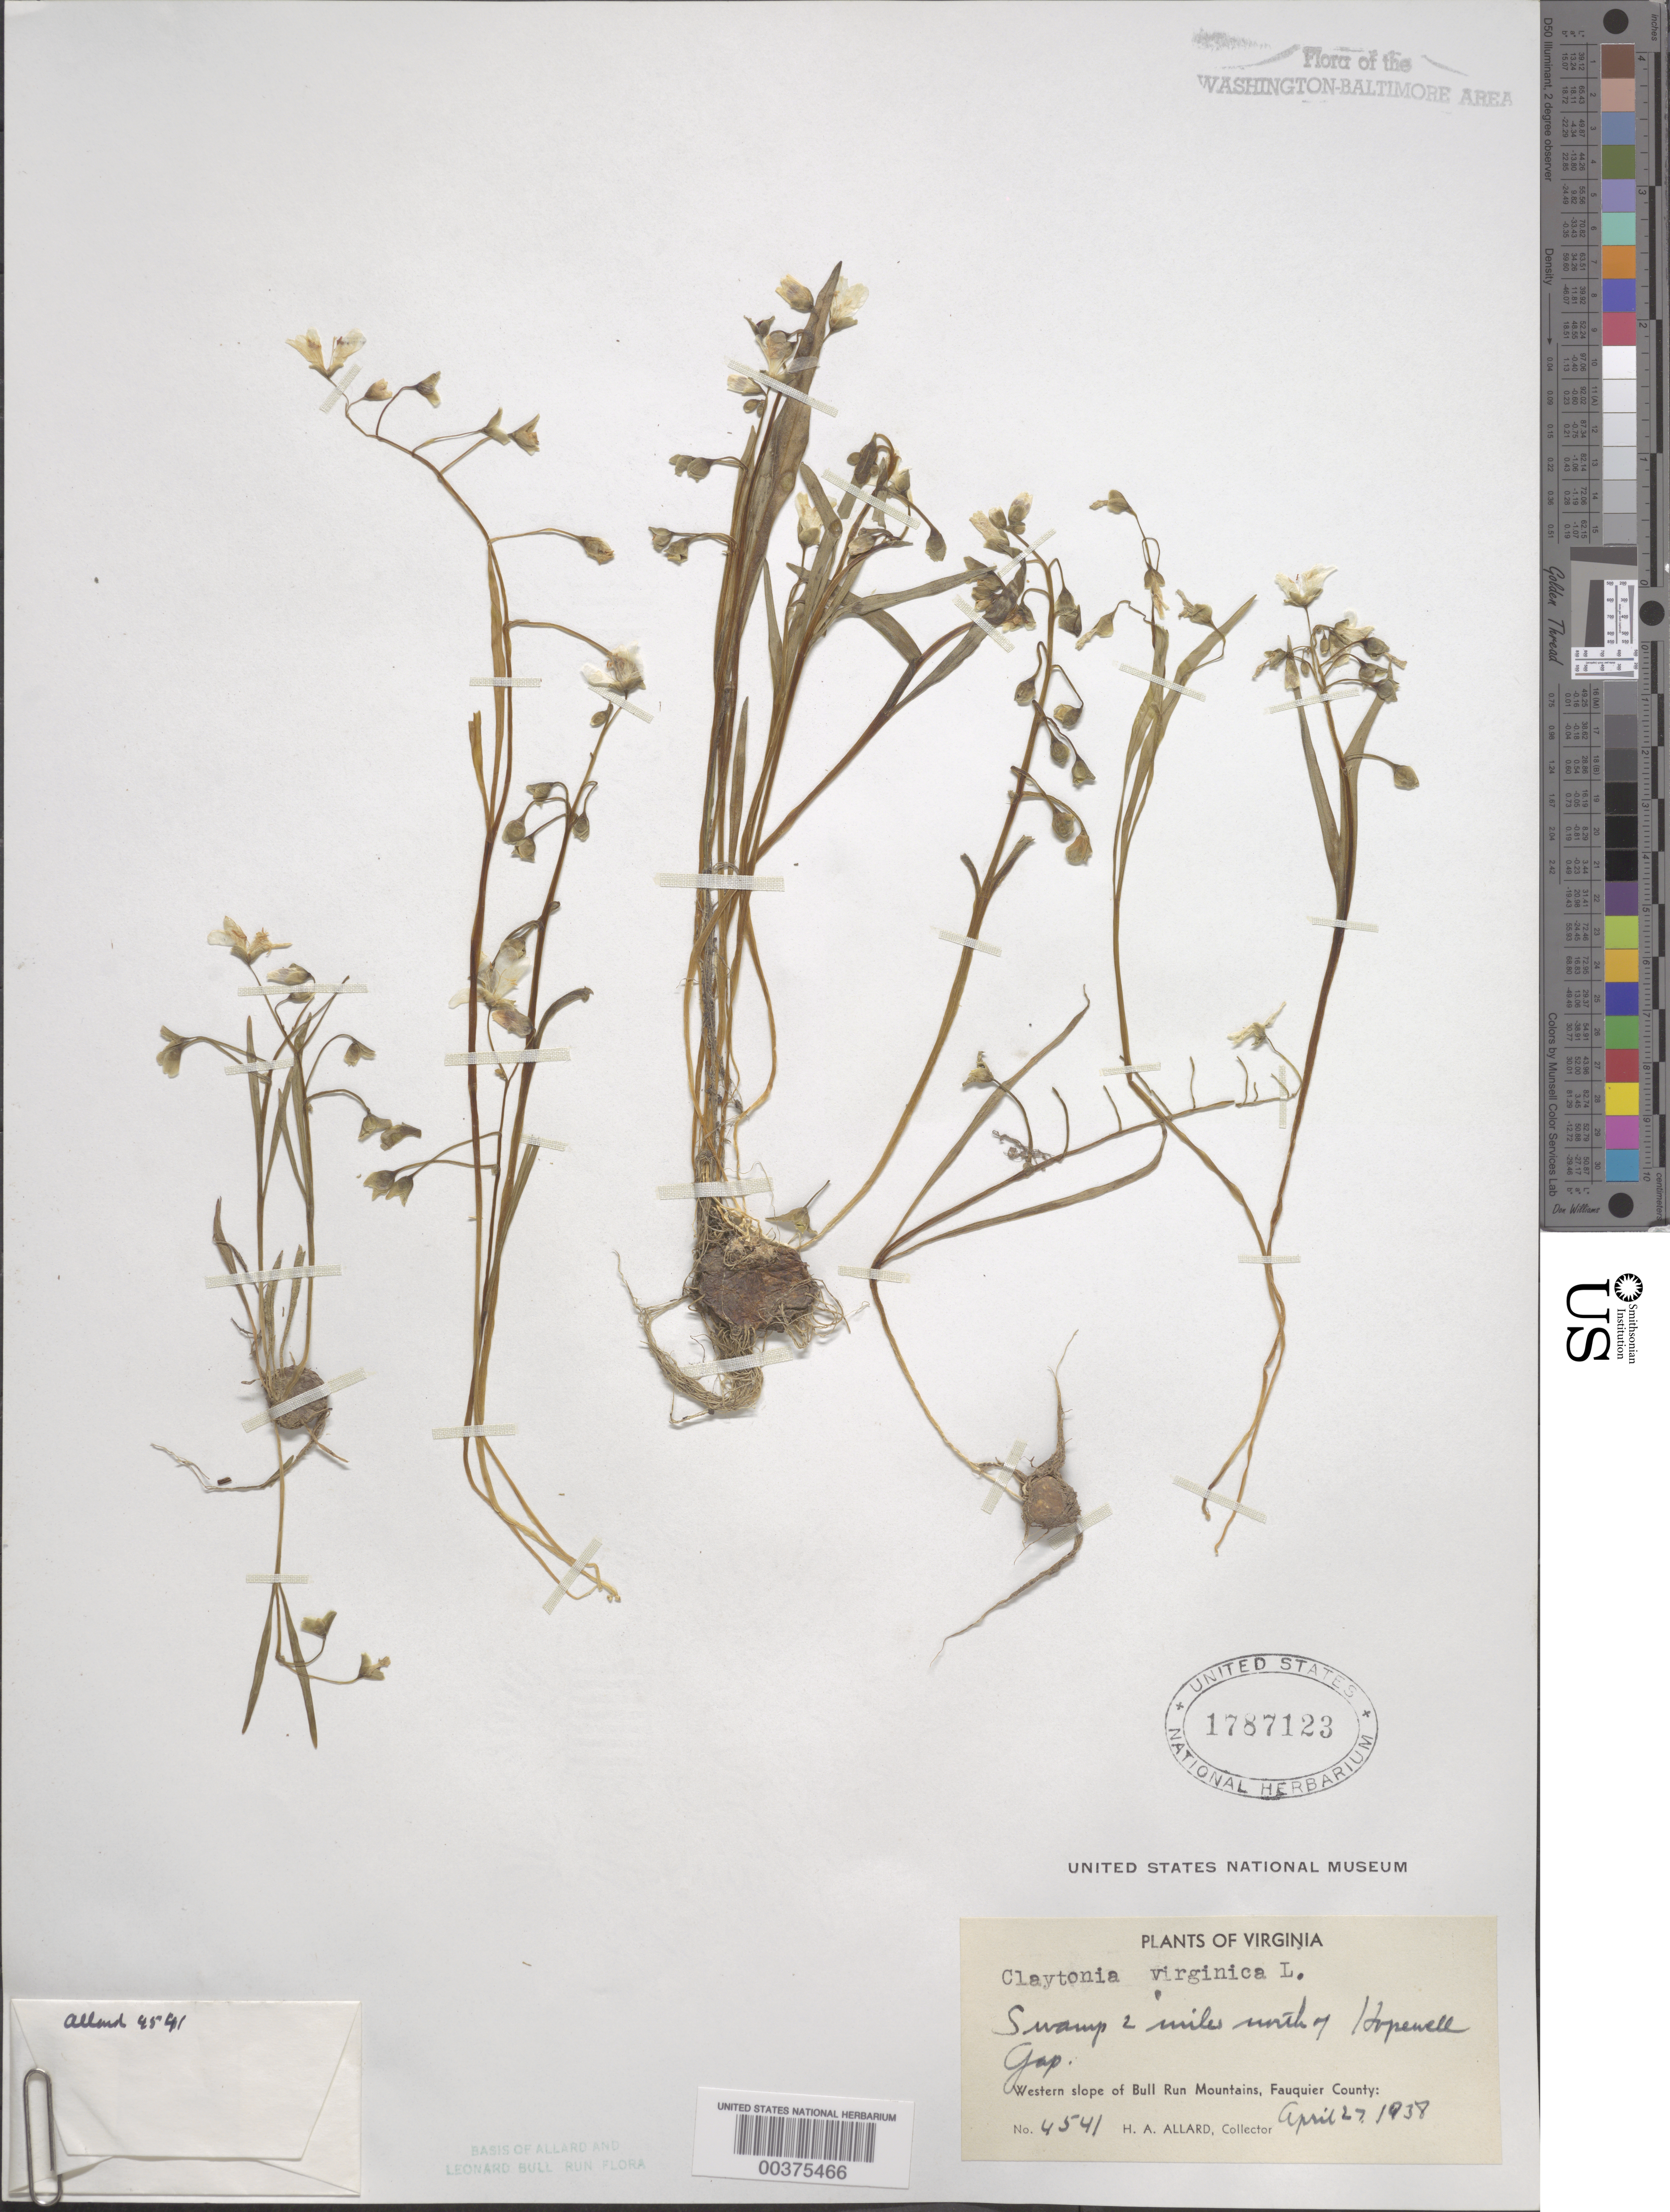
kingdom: Plantae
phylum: Tracheophyta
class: Magnoliopsida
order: Caryophyllales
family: Montiaceae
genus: Claytonia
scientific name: Claytonia virginica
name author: L.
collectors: H. A. Allard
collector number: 4541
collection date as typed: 27 Apr 1938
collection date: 1938-04-27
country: United States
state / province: Virginia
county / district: Fauquier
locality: North of Hopewell Gap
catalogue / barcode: US 1787123